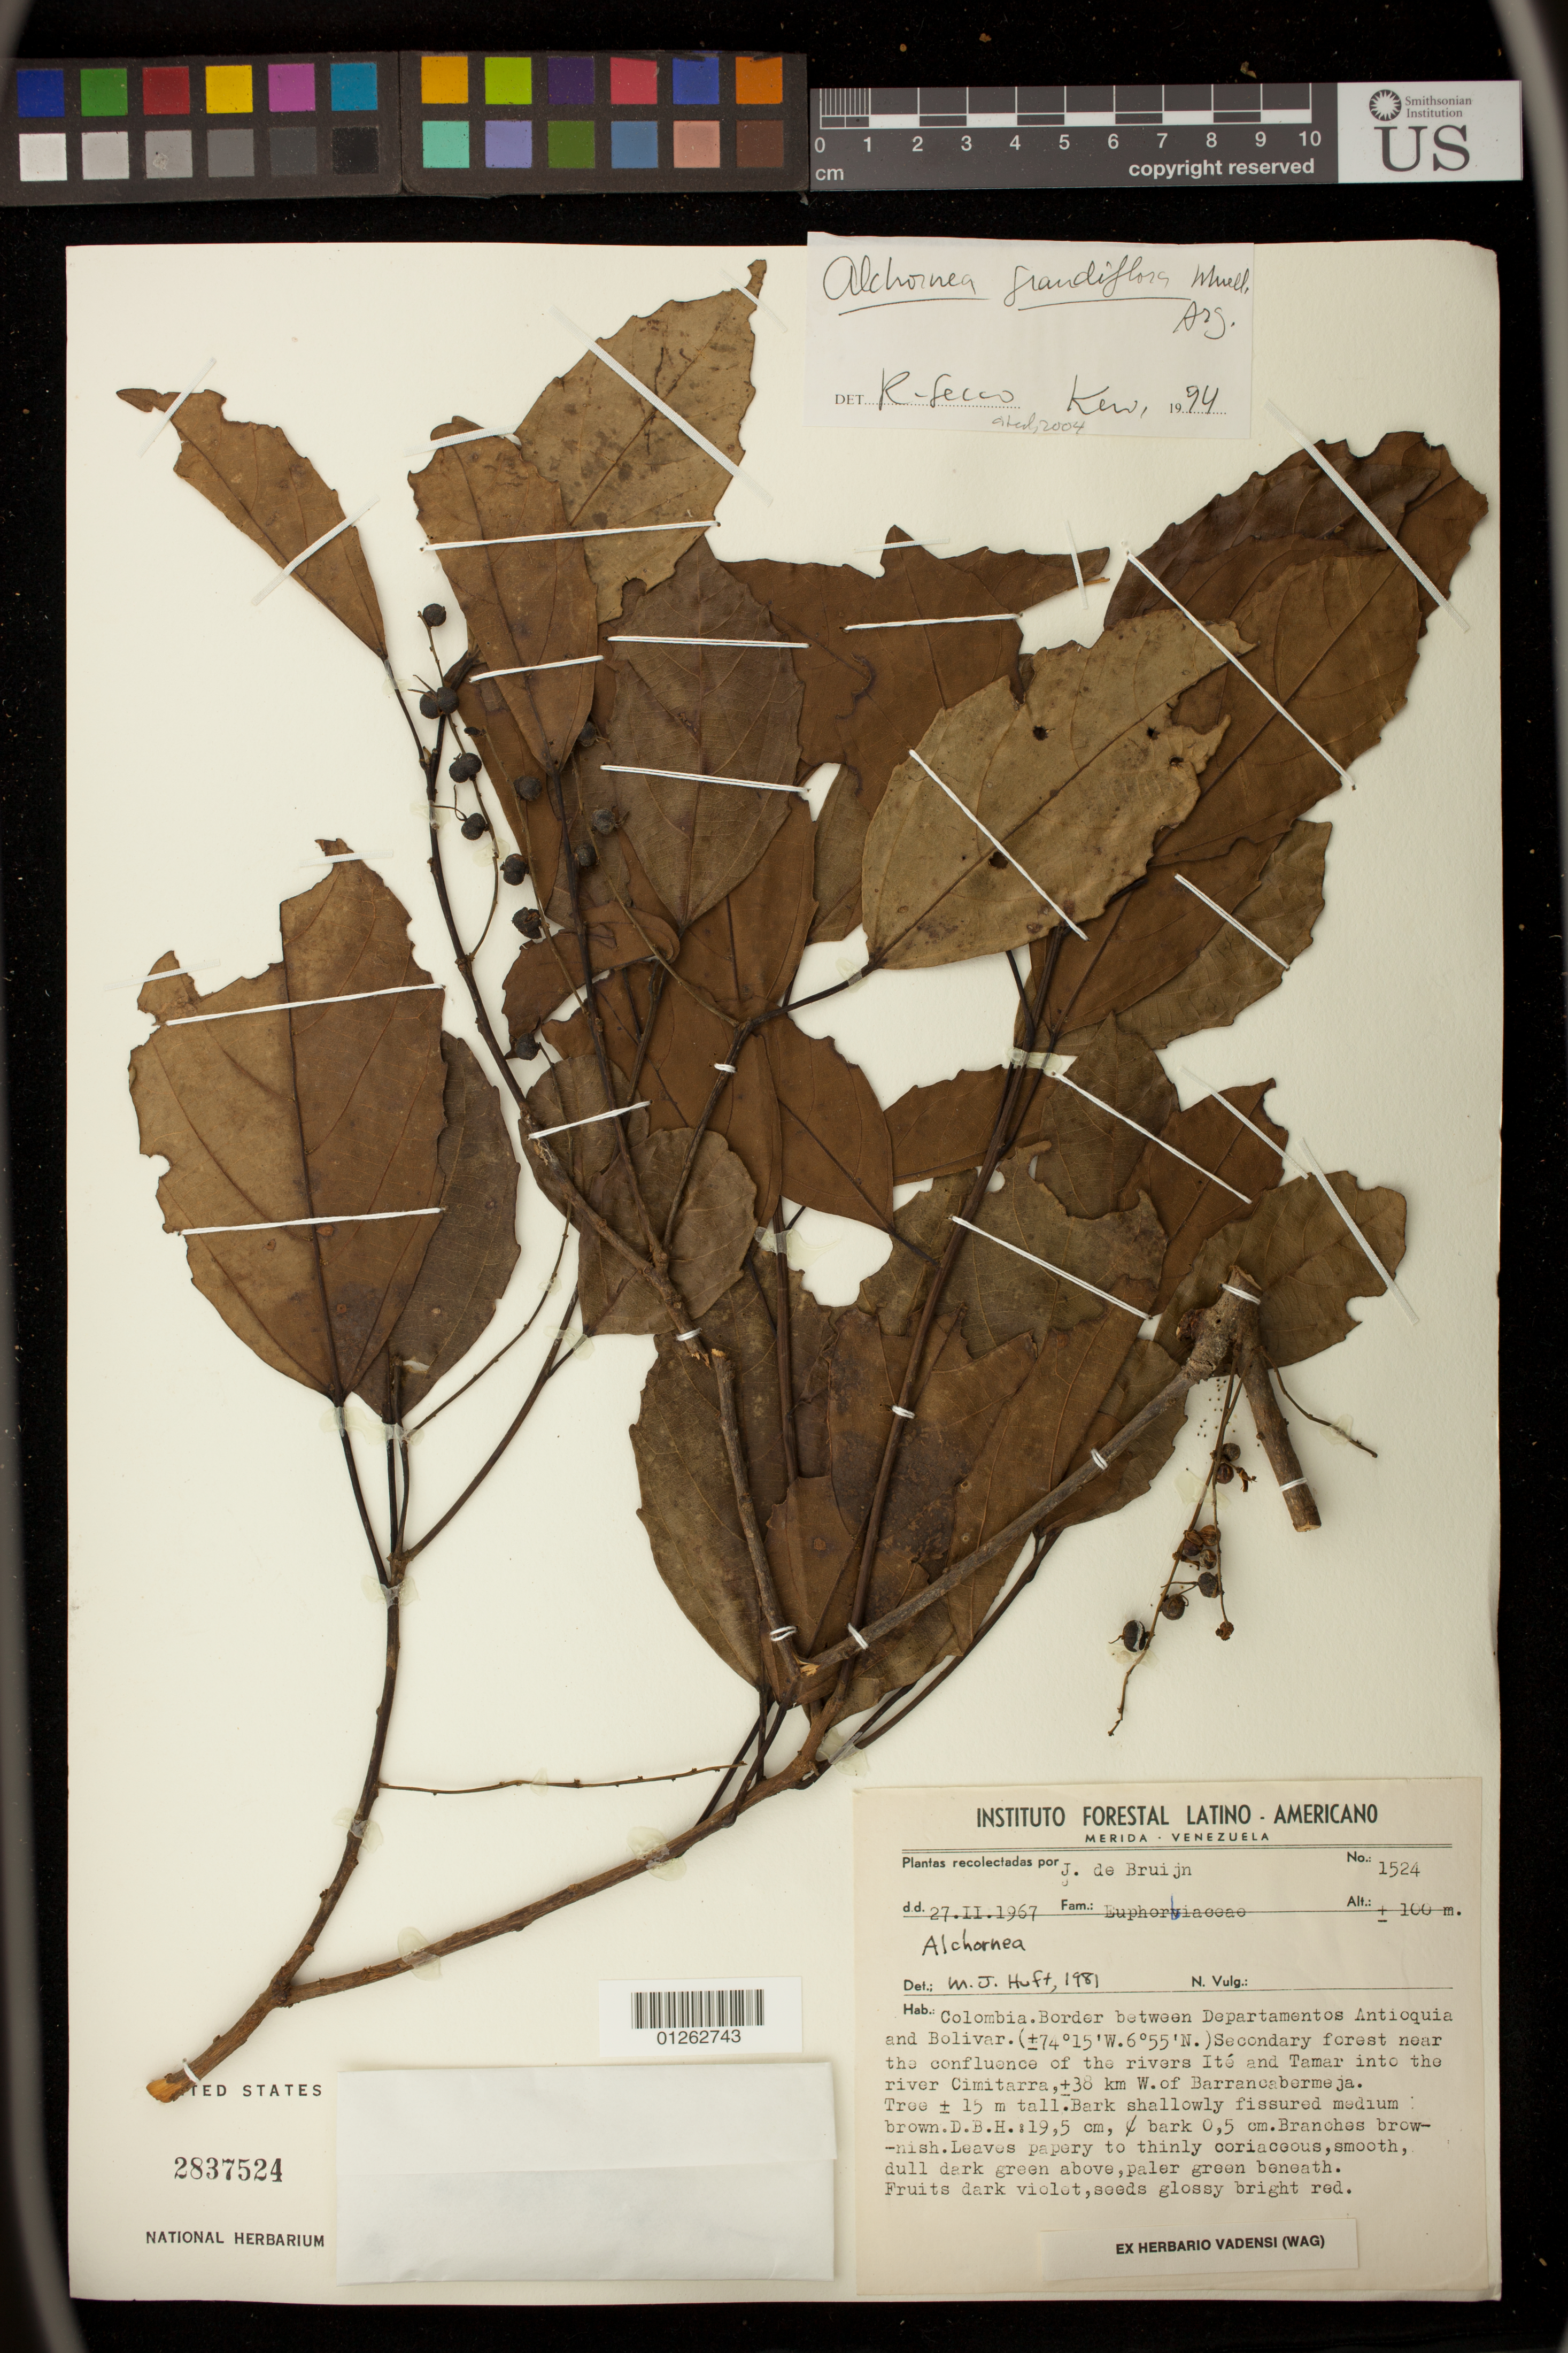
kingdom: Plantae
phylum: Tracheophyta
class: Magnoliopsida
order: Malpighiales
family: Euphorbiaceae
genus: Alchornea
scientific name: Alchornea grandiflora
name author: Müll. Arg.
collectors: J. Bruijn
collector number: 1524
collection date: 1967-02-24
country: Venezuela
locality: Colombia. Border between Departamentos Antioquia and Bolivar.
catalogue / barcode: US 2837524